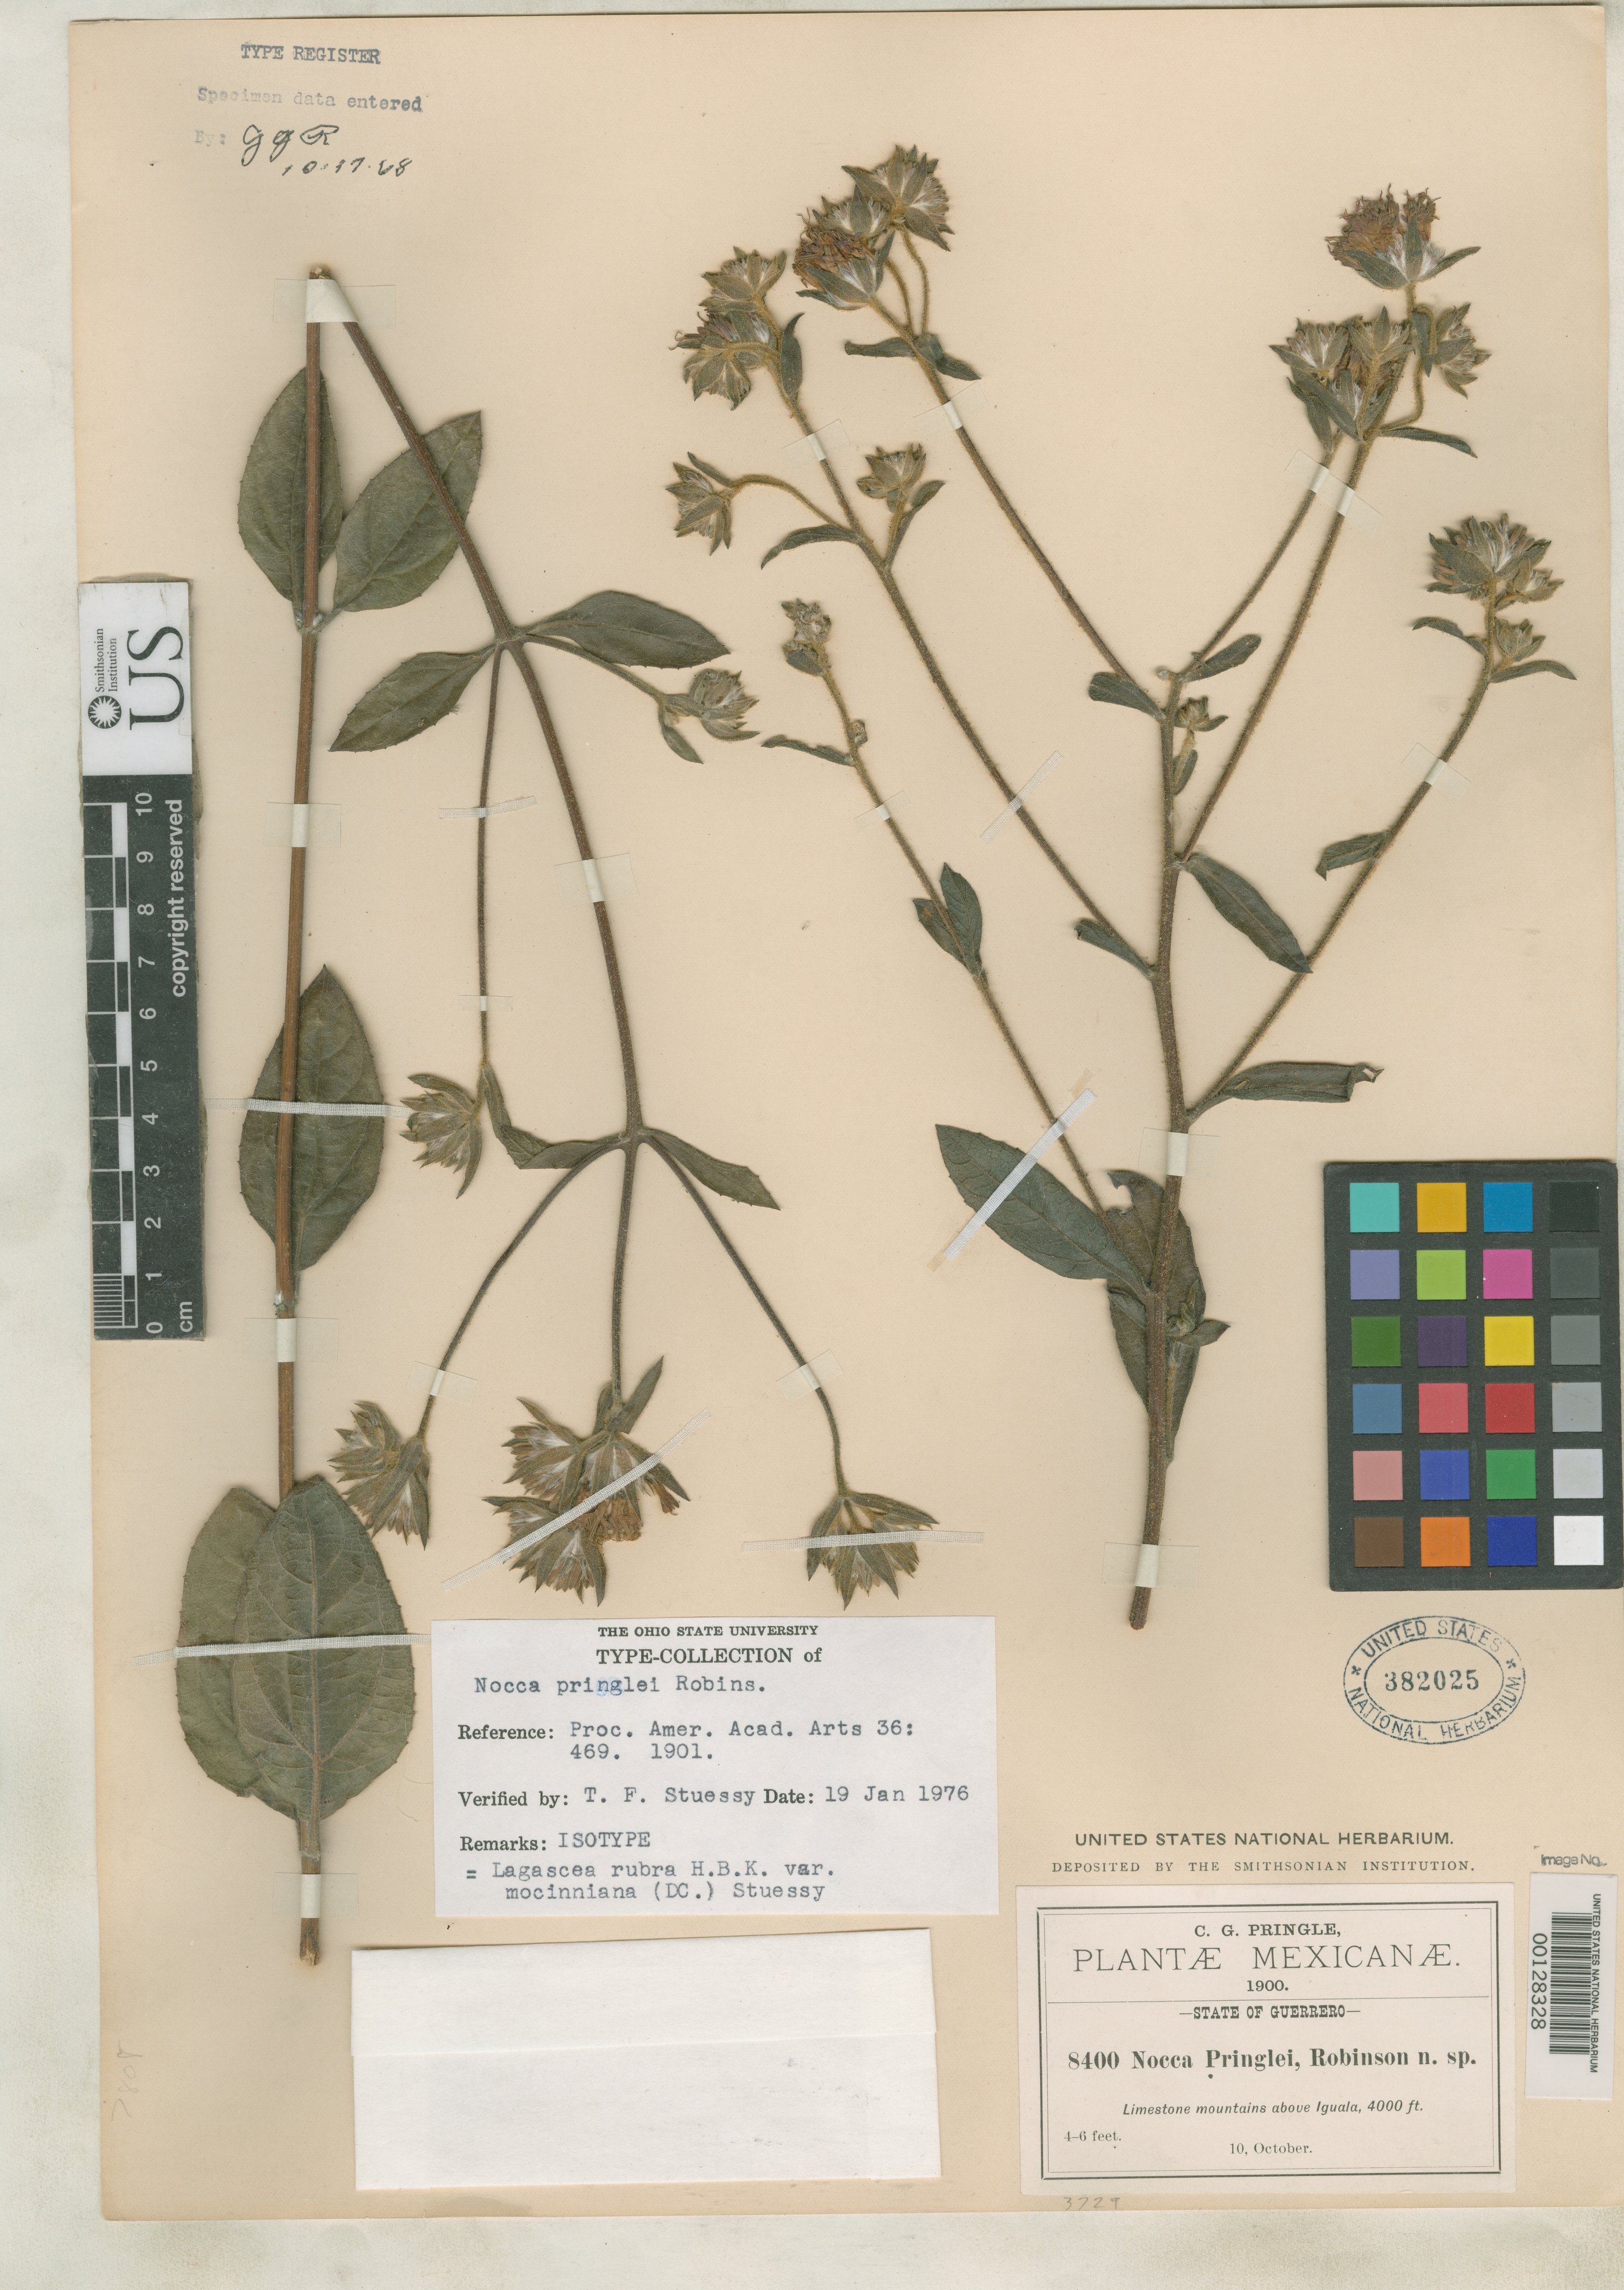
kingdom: Plantae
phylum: Tracheophyta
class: Magnoliopsida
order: Asterales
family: Asteraceae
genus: Nocca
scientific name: Nocca pringlei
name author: B.L. Rob.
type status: Isotype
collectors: C. G. Pringle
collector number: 8400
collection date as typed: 10 Oct 1900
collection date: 1900-10-10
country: Mexico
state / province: Guerrero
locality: Above Iguala.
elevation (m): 1219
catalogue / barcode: US 382025